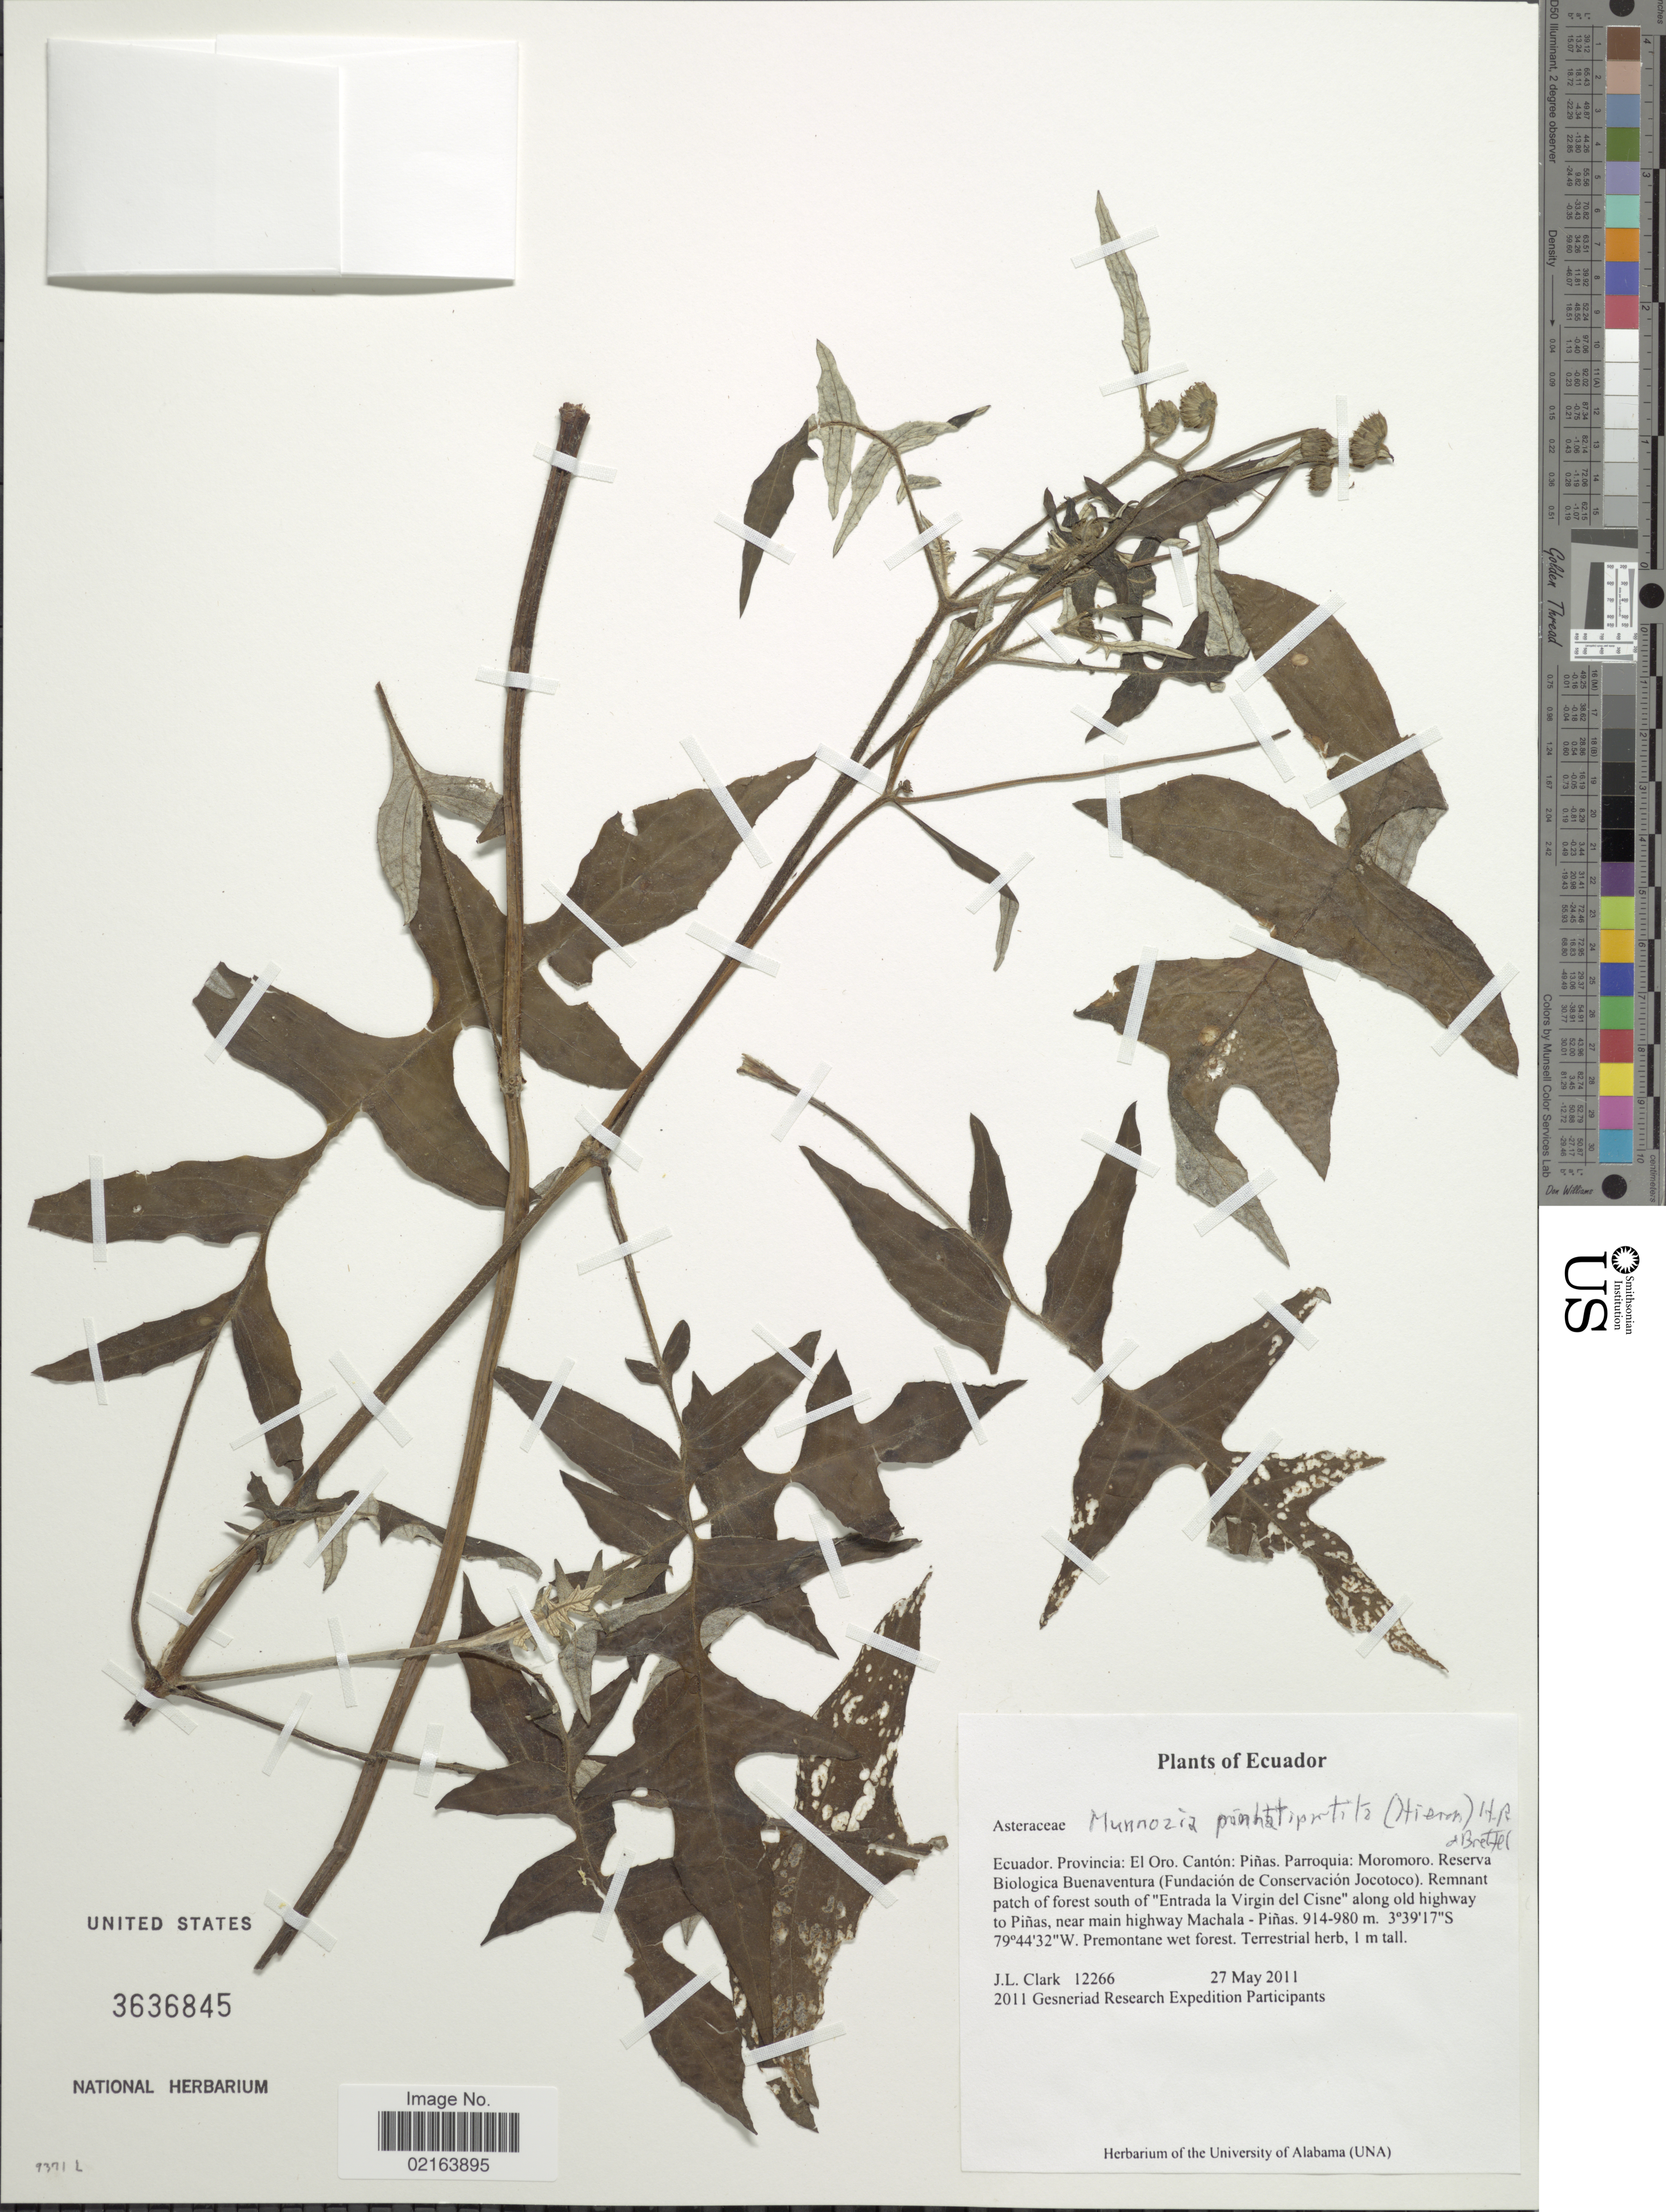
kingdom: Plantae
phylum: Tracheophyta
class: Magnoliopsida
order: Asterales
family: Asteraceae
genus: Munnozia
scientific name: Munnozia pinnatipartita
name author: (Hieron.) H. Rob. & Brettell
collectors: J. L. Clark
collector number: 12266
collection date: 2011-05-27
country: Ecuador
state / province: El Oro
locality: Provincia: El Oro, Canton: Pinas, Parroquia, Moromoro, Reserva Biologica Buenaventura (Fundacion de Conservacion Jocotoco), Remnant patch of forest south of Entrada la Virgin del Cisne along old highway to Pinas, near mian highway Machala, Pinas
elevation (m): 914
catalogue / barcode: US 363845